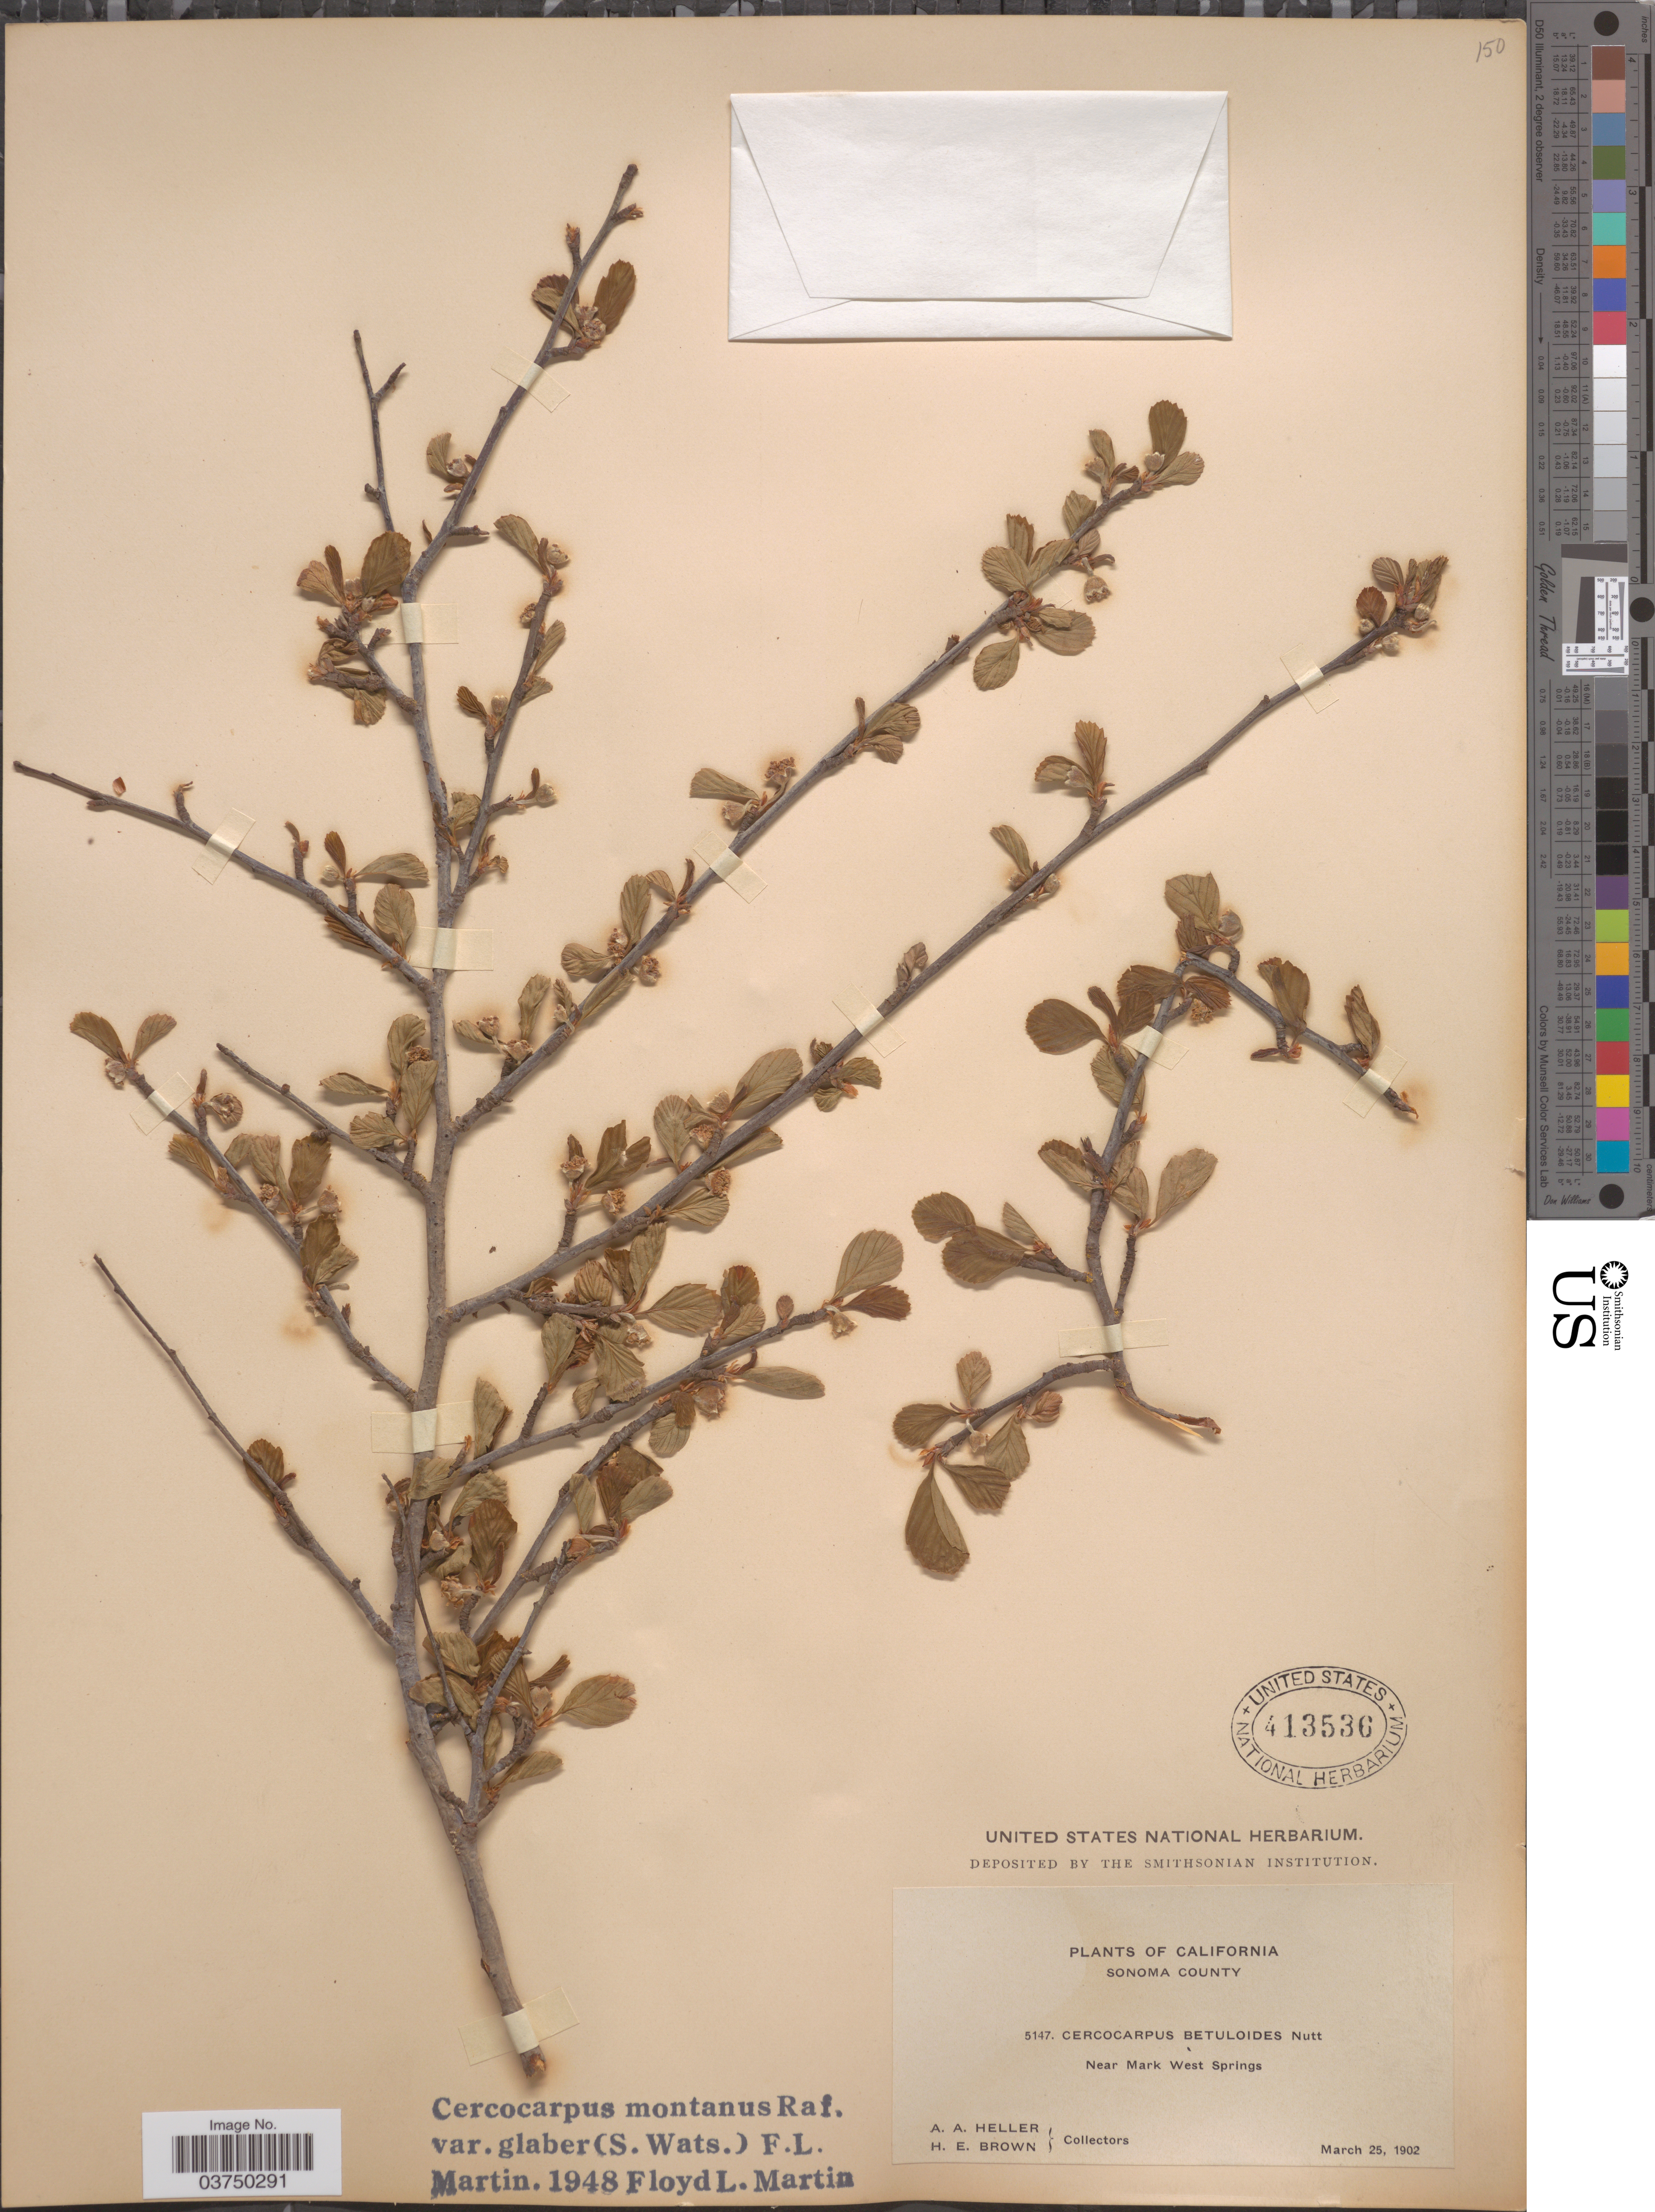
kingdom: Plantae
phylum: Tracheophyta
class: Magnoliopsida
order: Rosales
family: Rosaceae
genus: Cercocarpus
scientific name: Cercocarpus montanus var. glaber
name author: (S. Watson) F.L. Martin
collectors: A. A. Heller & H. E. Brown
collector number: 5147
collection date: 1902-03-25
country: United States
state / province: California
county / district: Sonoma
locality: Sonoma County. Near Mark West Springs.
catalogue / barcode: US 413536